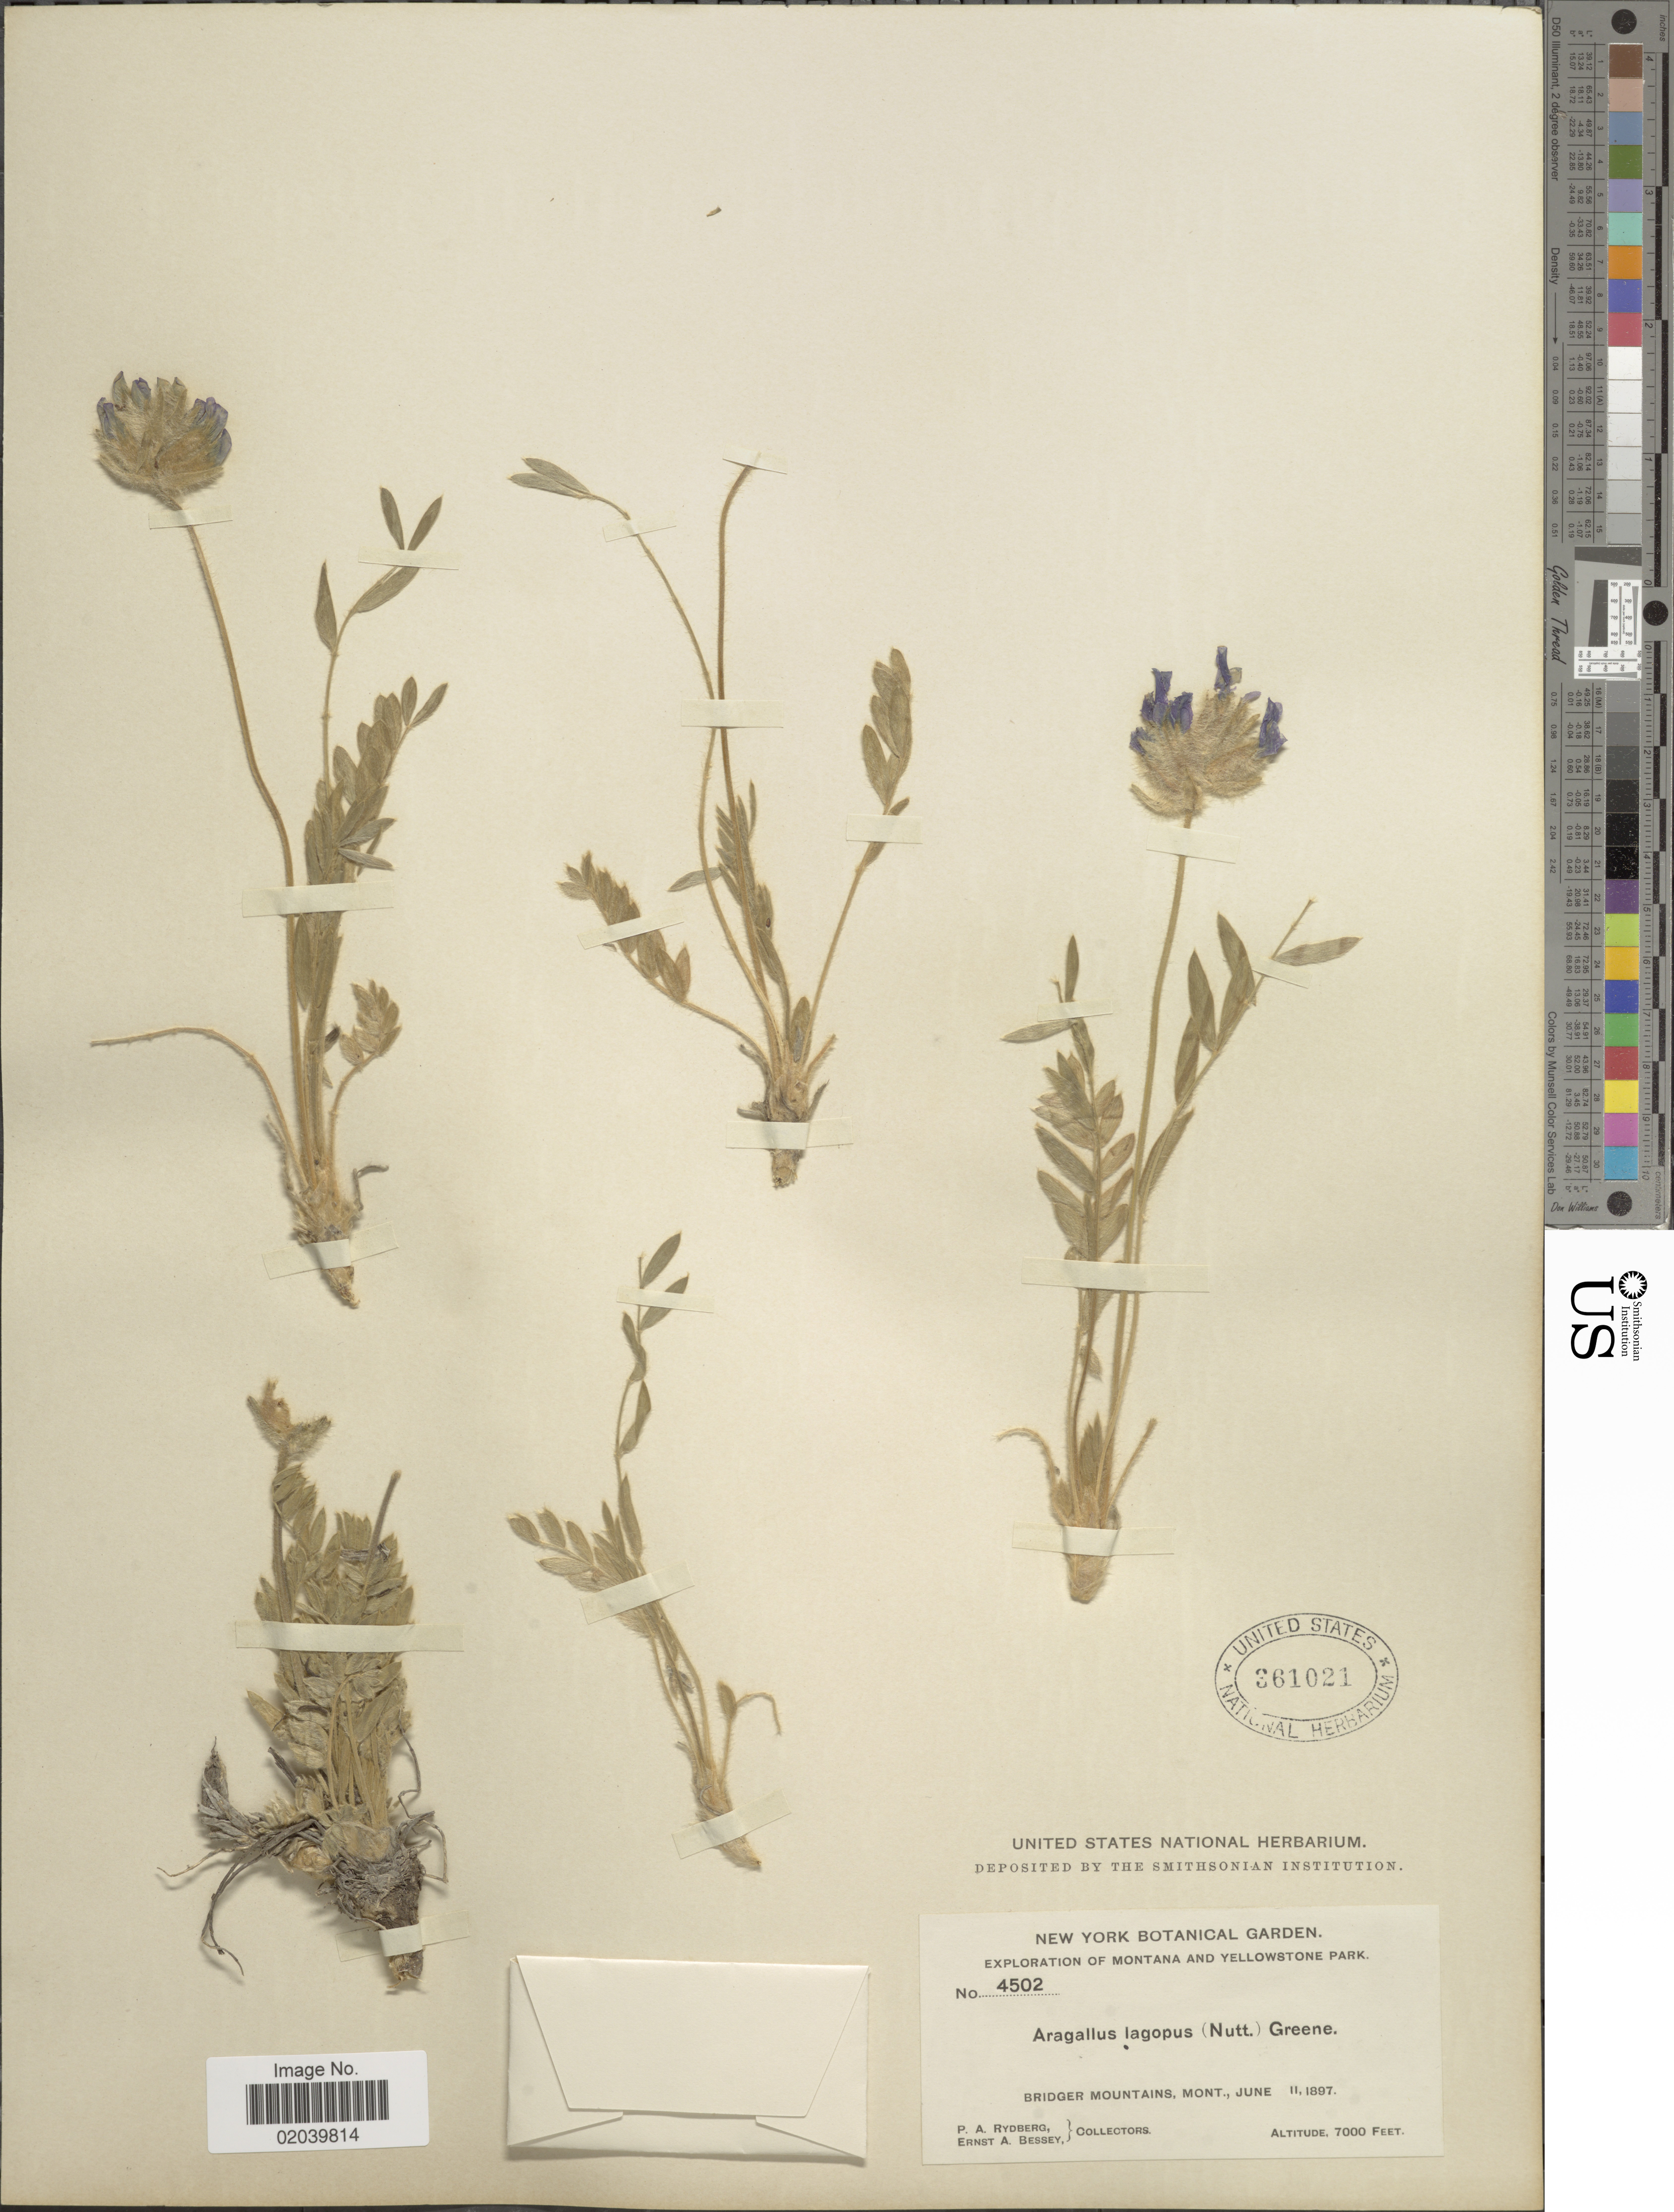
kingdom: Plantae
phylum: Tracheophyta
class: Magnoliopsida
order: Fabales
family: Fabaceae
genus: Oxytropis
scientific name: Oxytropis lagopus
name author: Nutt.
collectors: P. A. Rydberg & E. A. Bessey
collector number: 4502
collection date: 1897-06-11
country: United States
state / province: Montana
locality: Montana and Yellowstone Park. Bridger Mountains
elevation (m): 2134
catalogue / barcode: US 361021